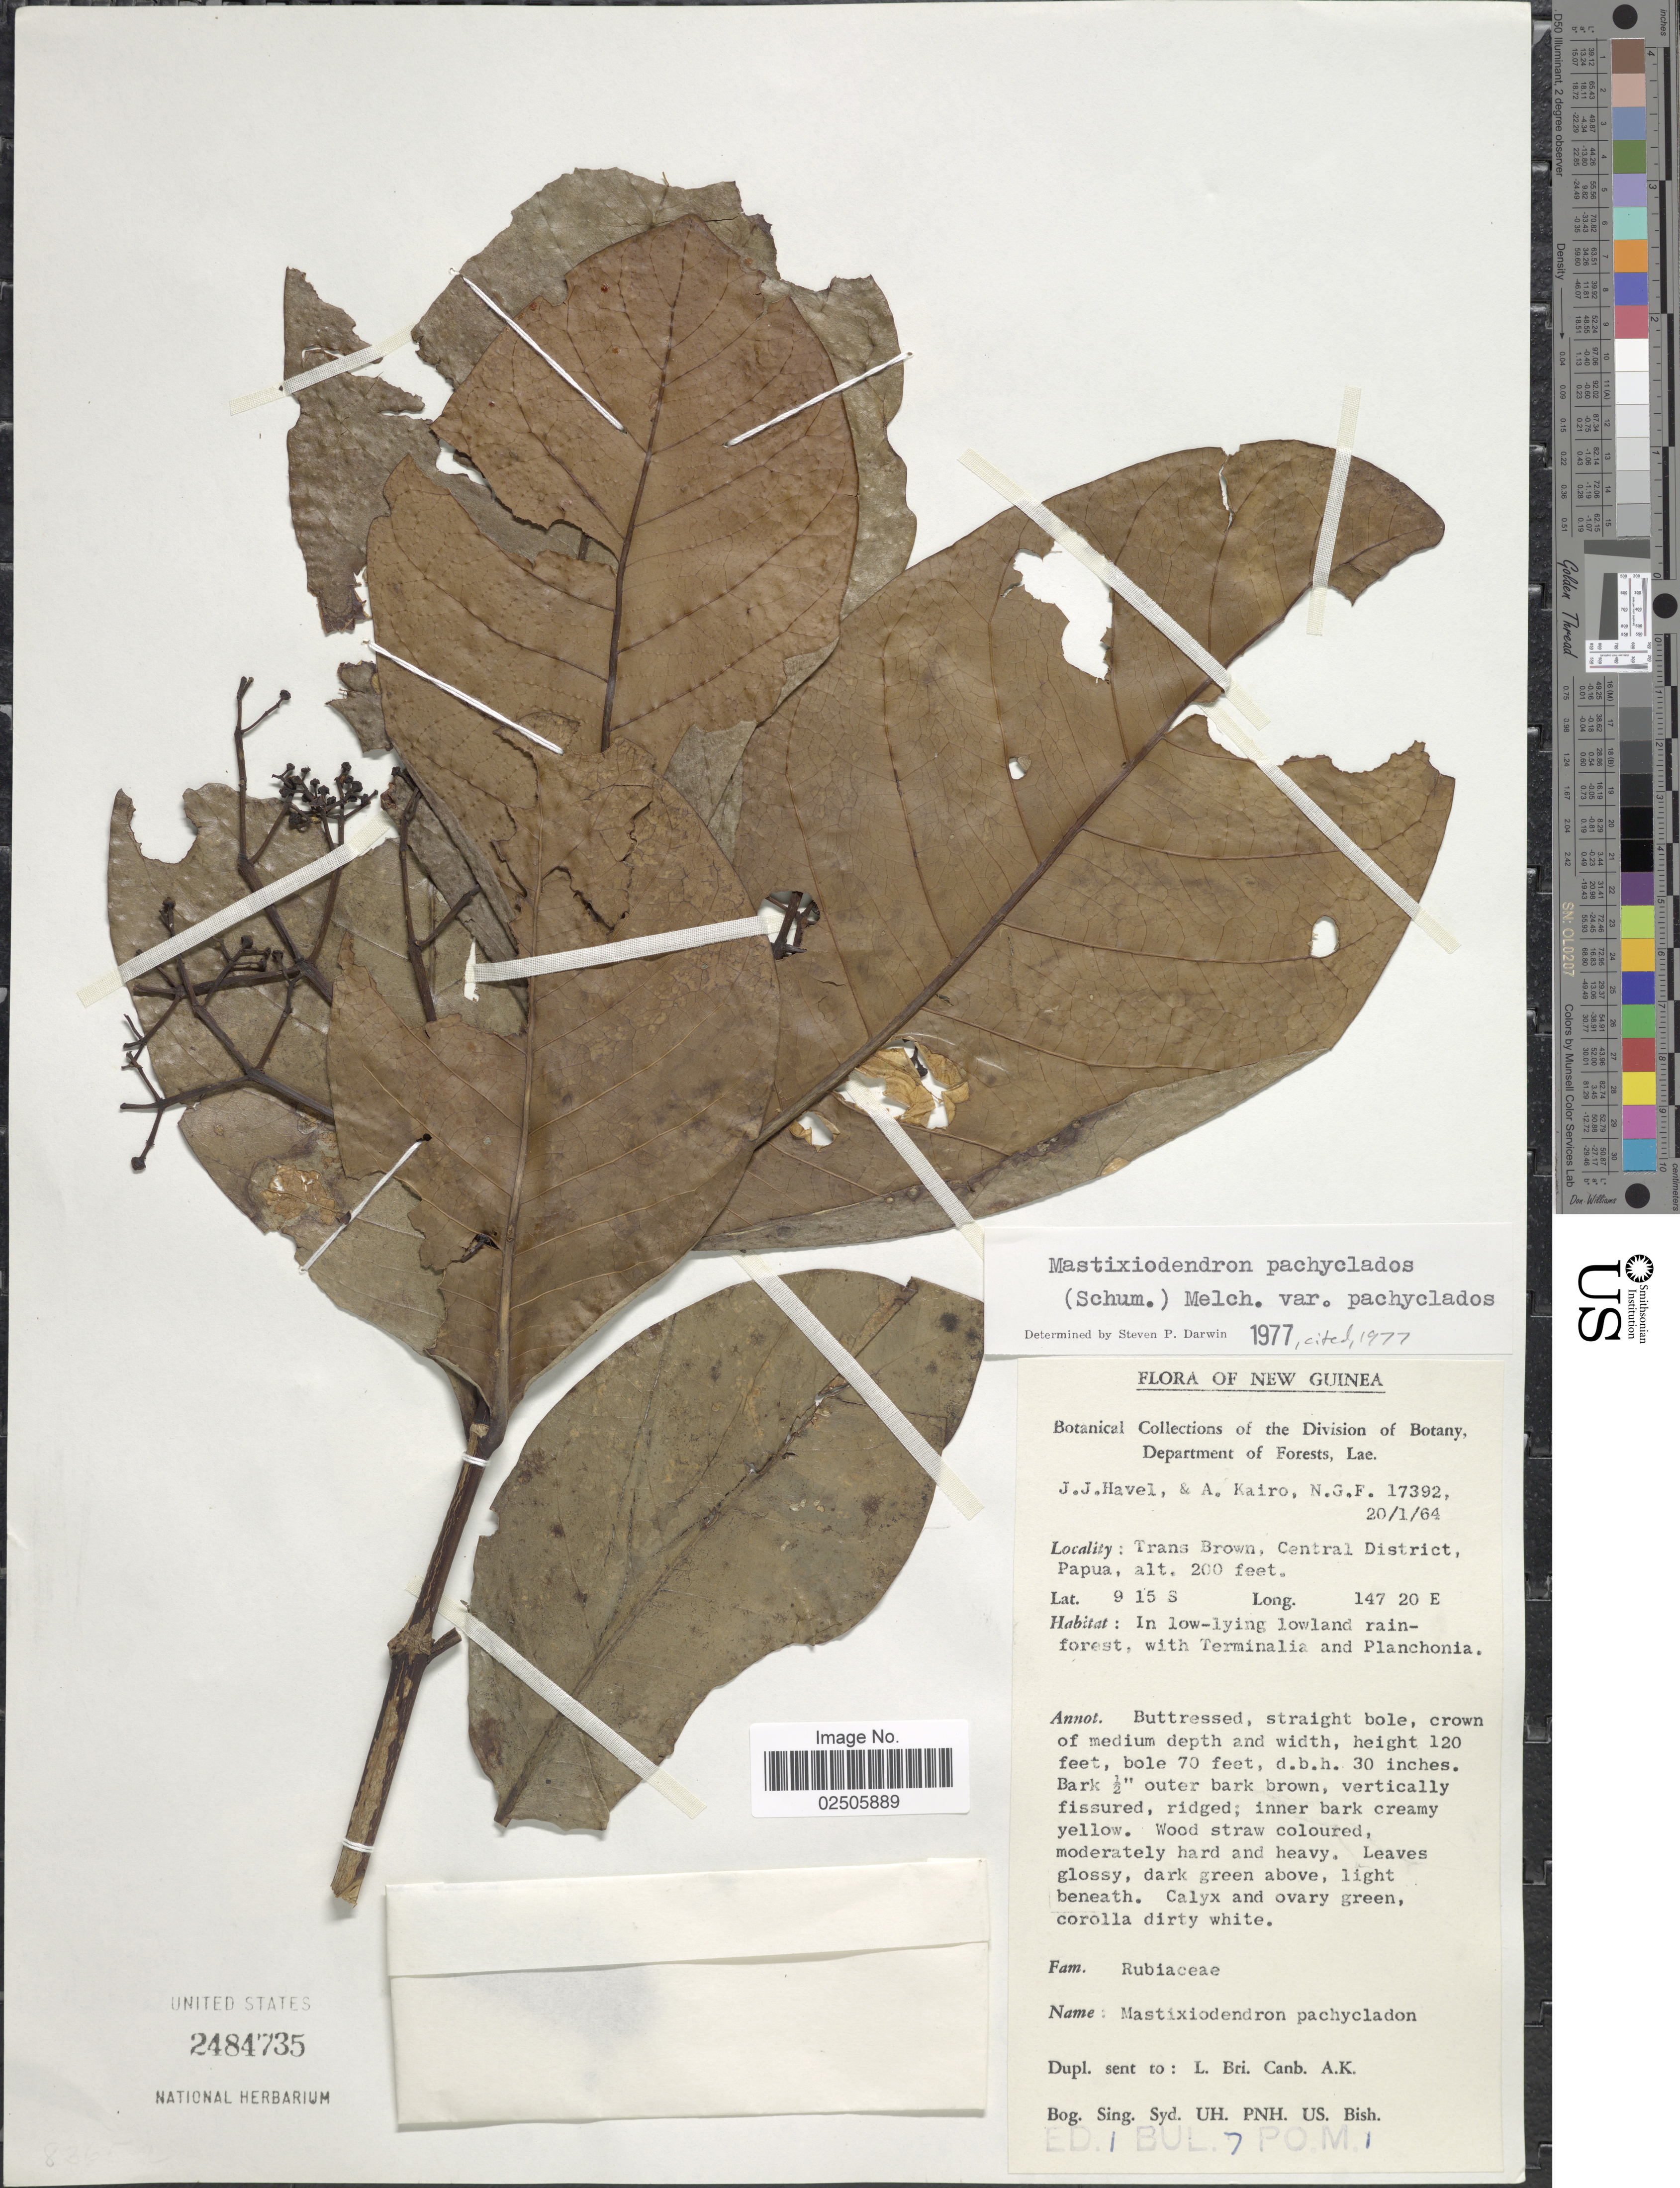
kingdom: Plantae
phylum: Tracheophyta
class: Magnoliopsida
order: Gentianales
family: Rubiaceae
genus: Mastixiodendron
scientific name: Mastixiodendron pachyclados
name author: Melch.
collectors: J. Havel & A. Kairo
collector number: NGF17392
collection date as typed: Transcribed d/m/y: 20/1/64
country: Papua New Guinea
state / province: Central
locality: New Guinea, Trans Brown, Central District, Papua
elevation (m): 61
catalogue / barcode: US 2484735